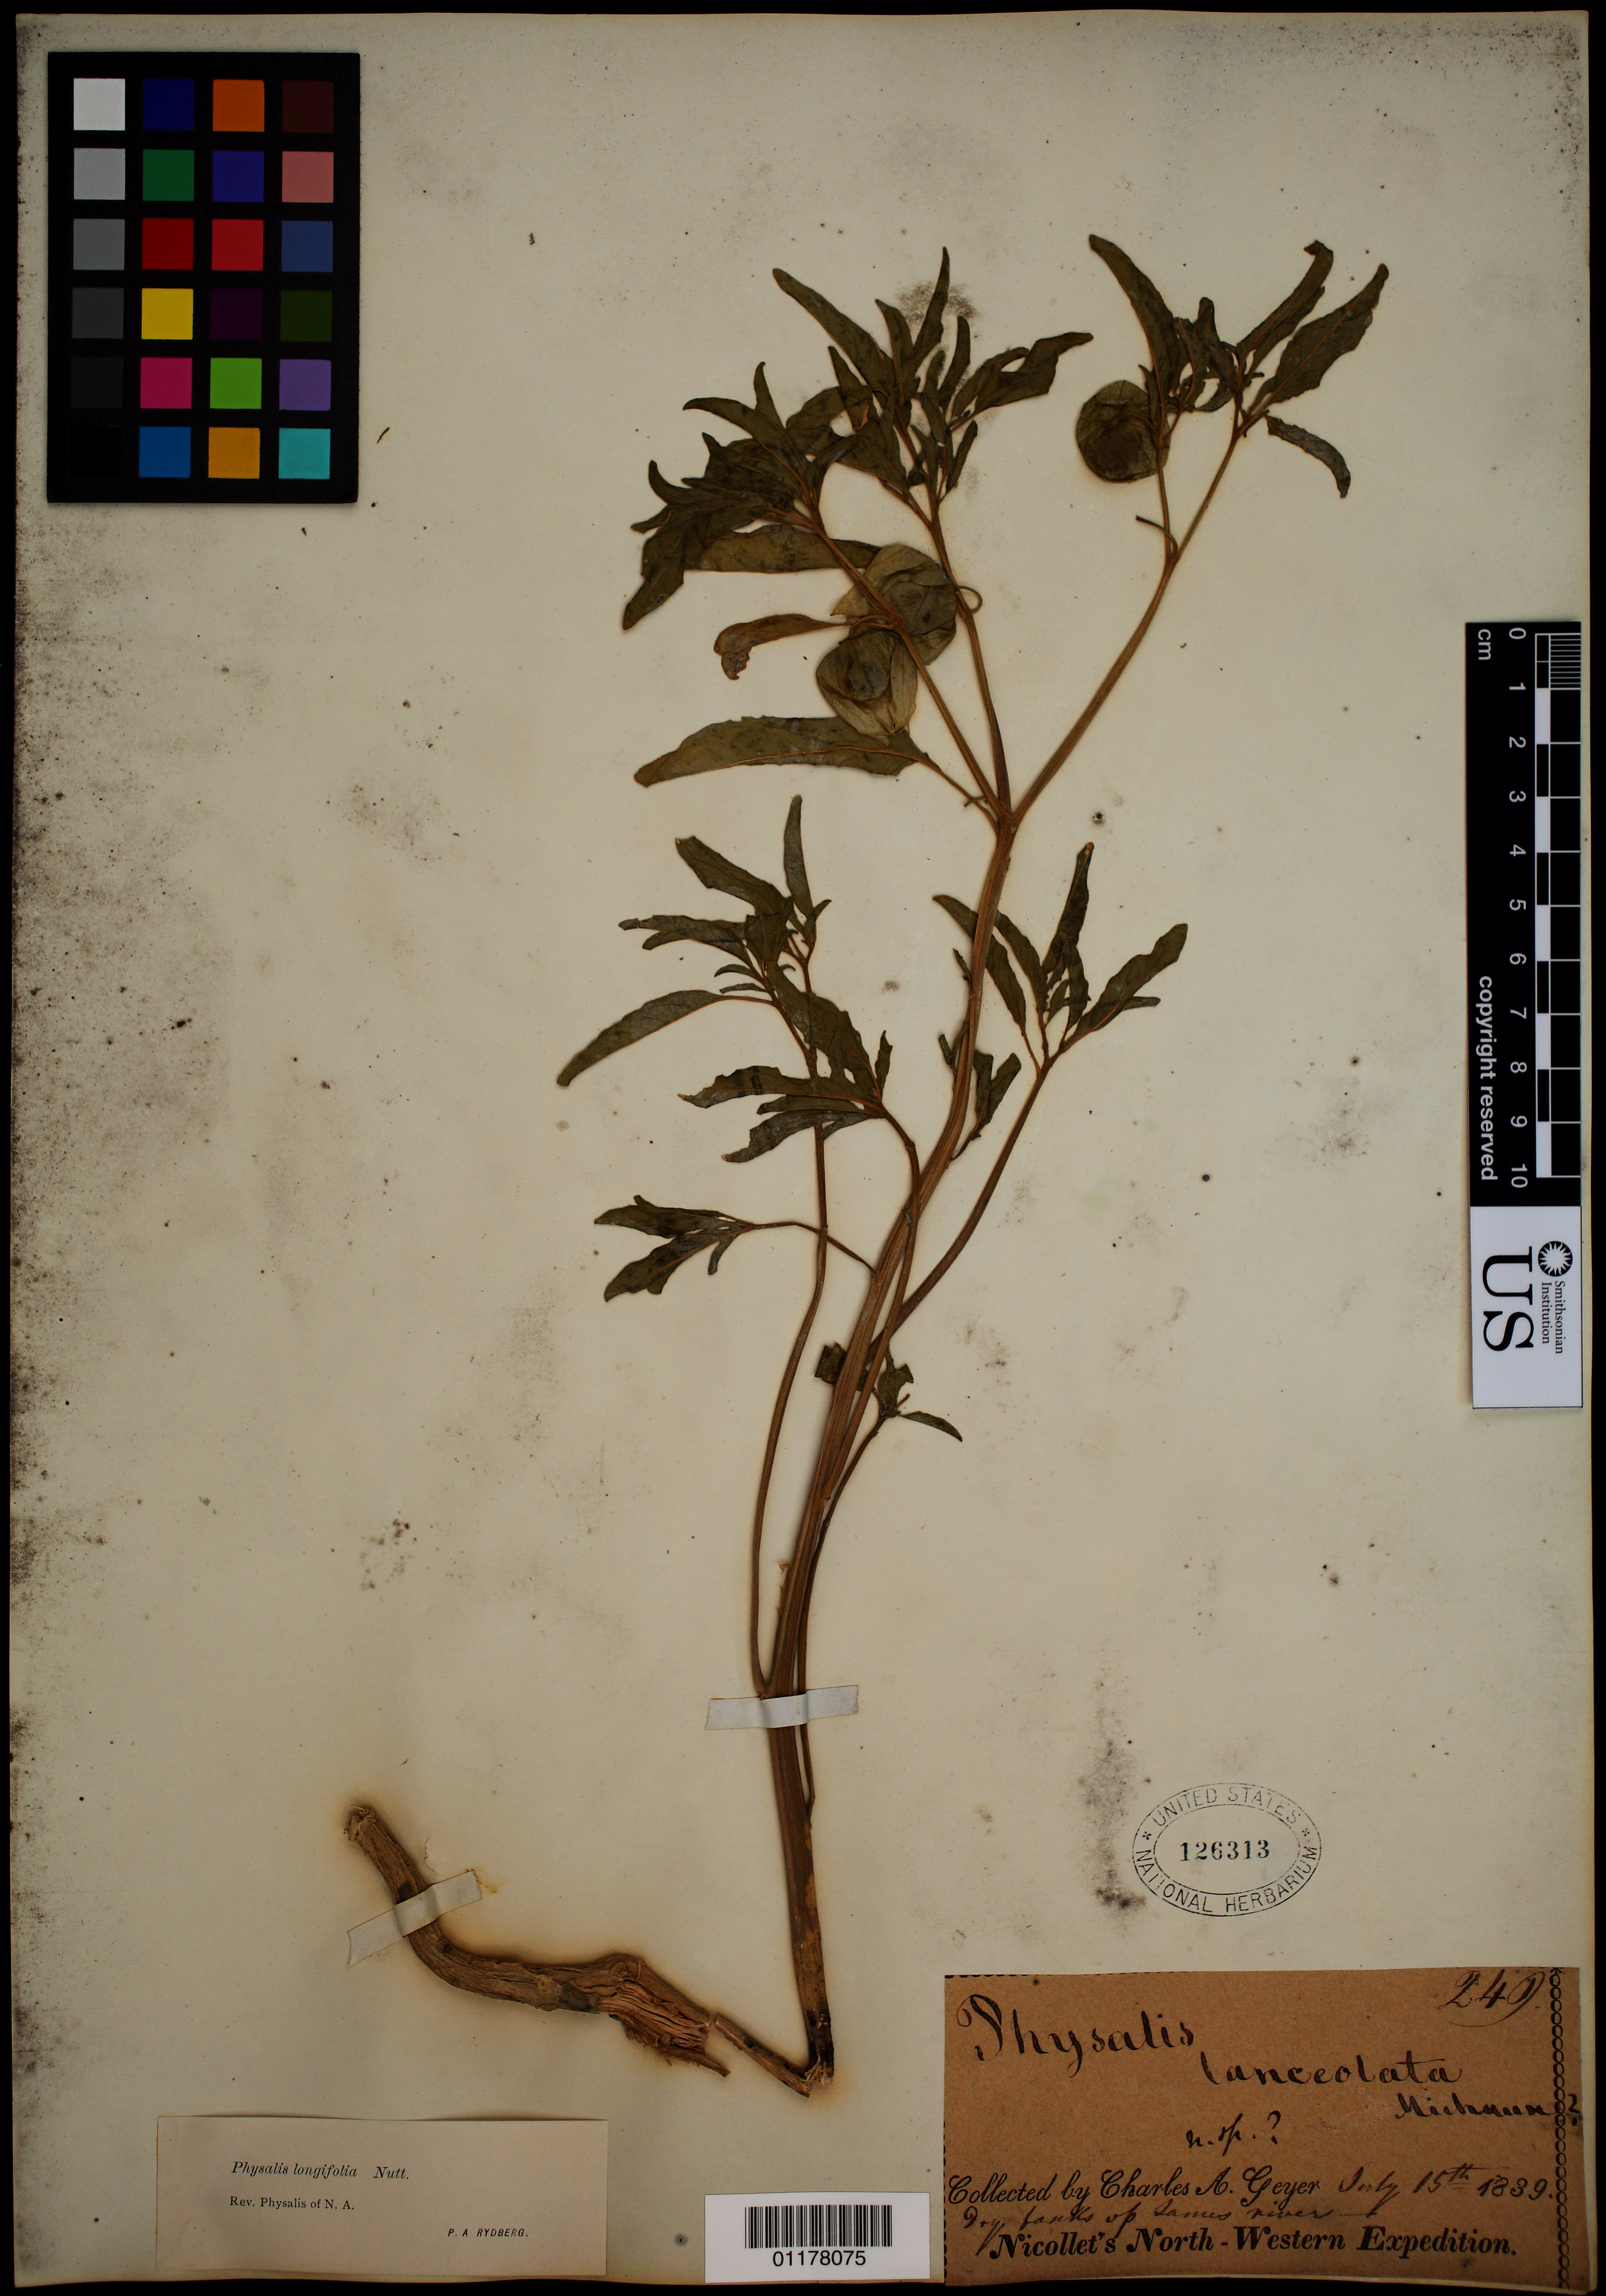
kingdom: Plantae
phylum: Tracheophyta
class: Magnoliopsida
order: Solanales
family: Solanaceae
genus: Physalis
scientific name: Physalis longifolia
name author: Nutt.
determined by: Rydberg, P. A.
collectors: C. A. Geyer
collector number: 249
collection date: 1839-07-15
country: United States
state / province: North Dakota / South Dakota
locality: James River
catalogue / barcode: US 126313